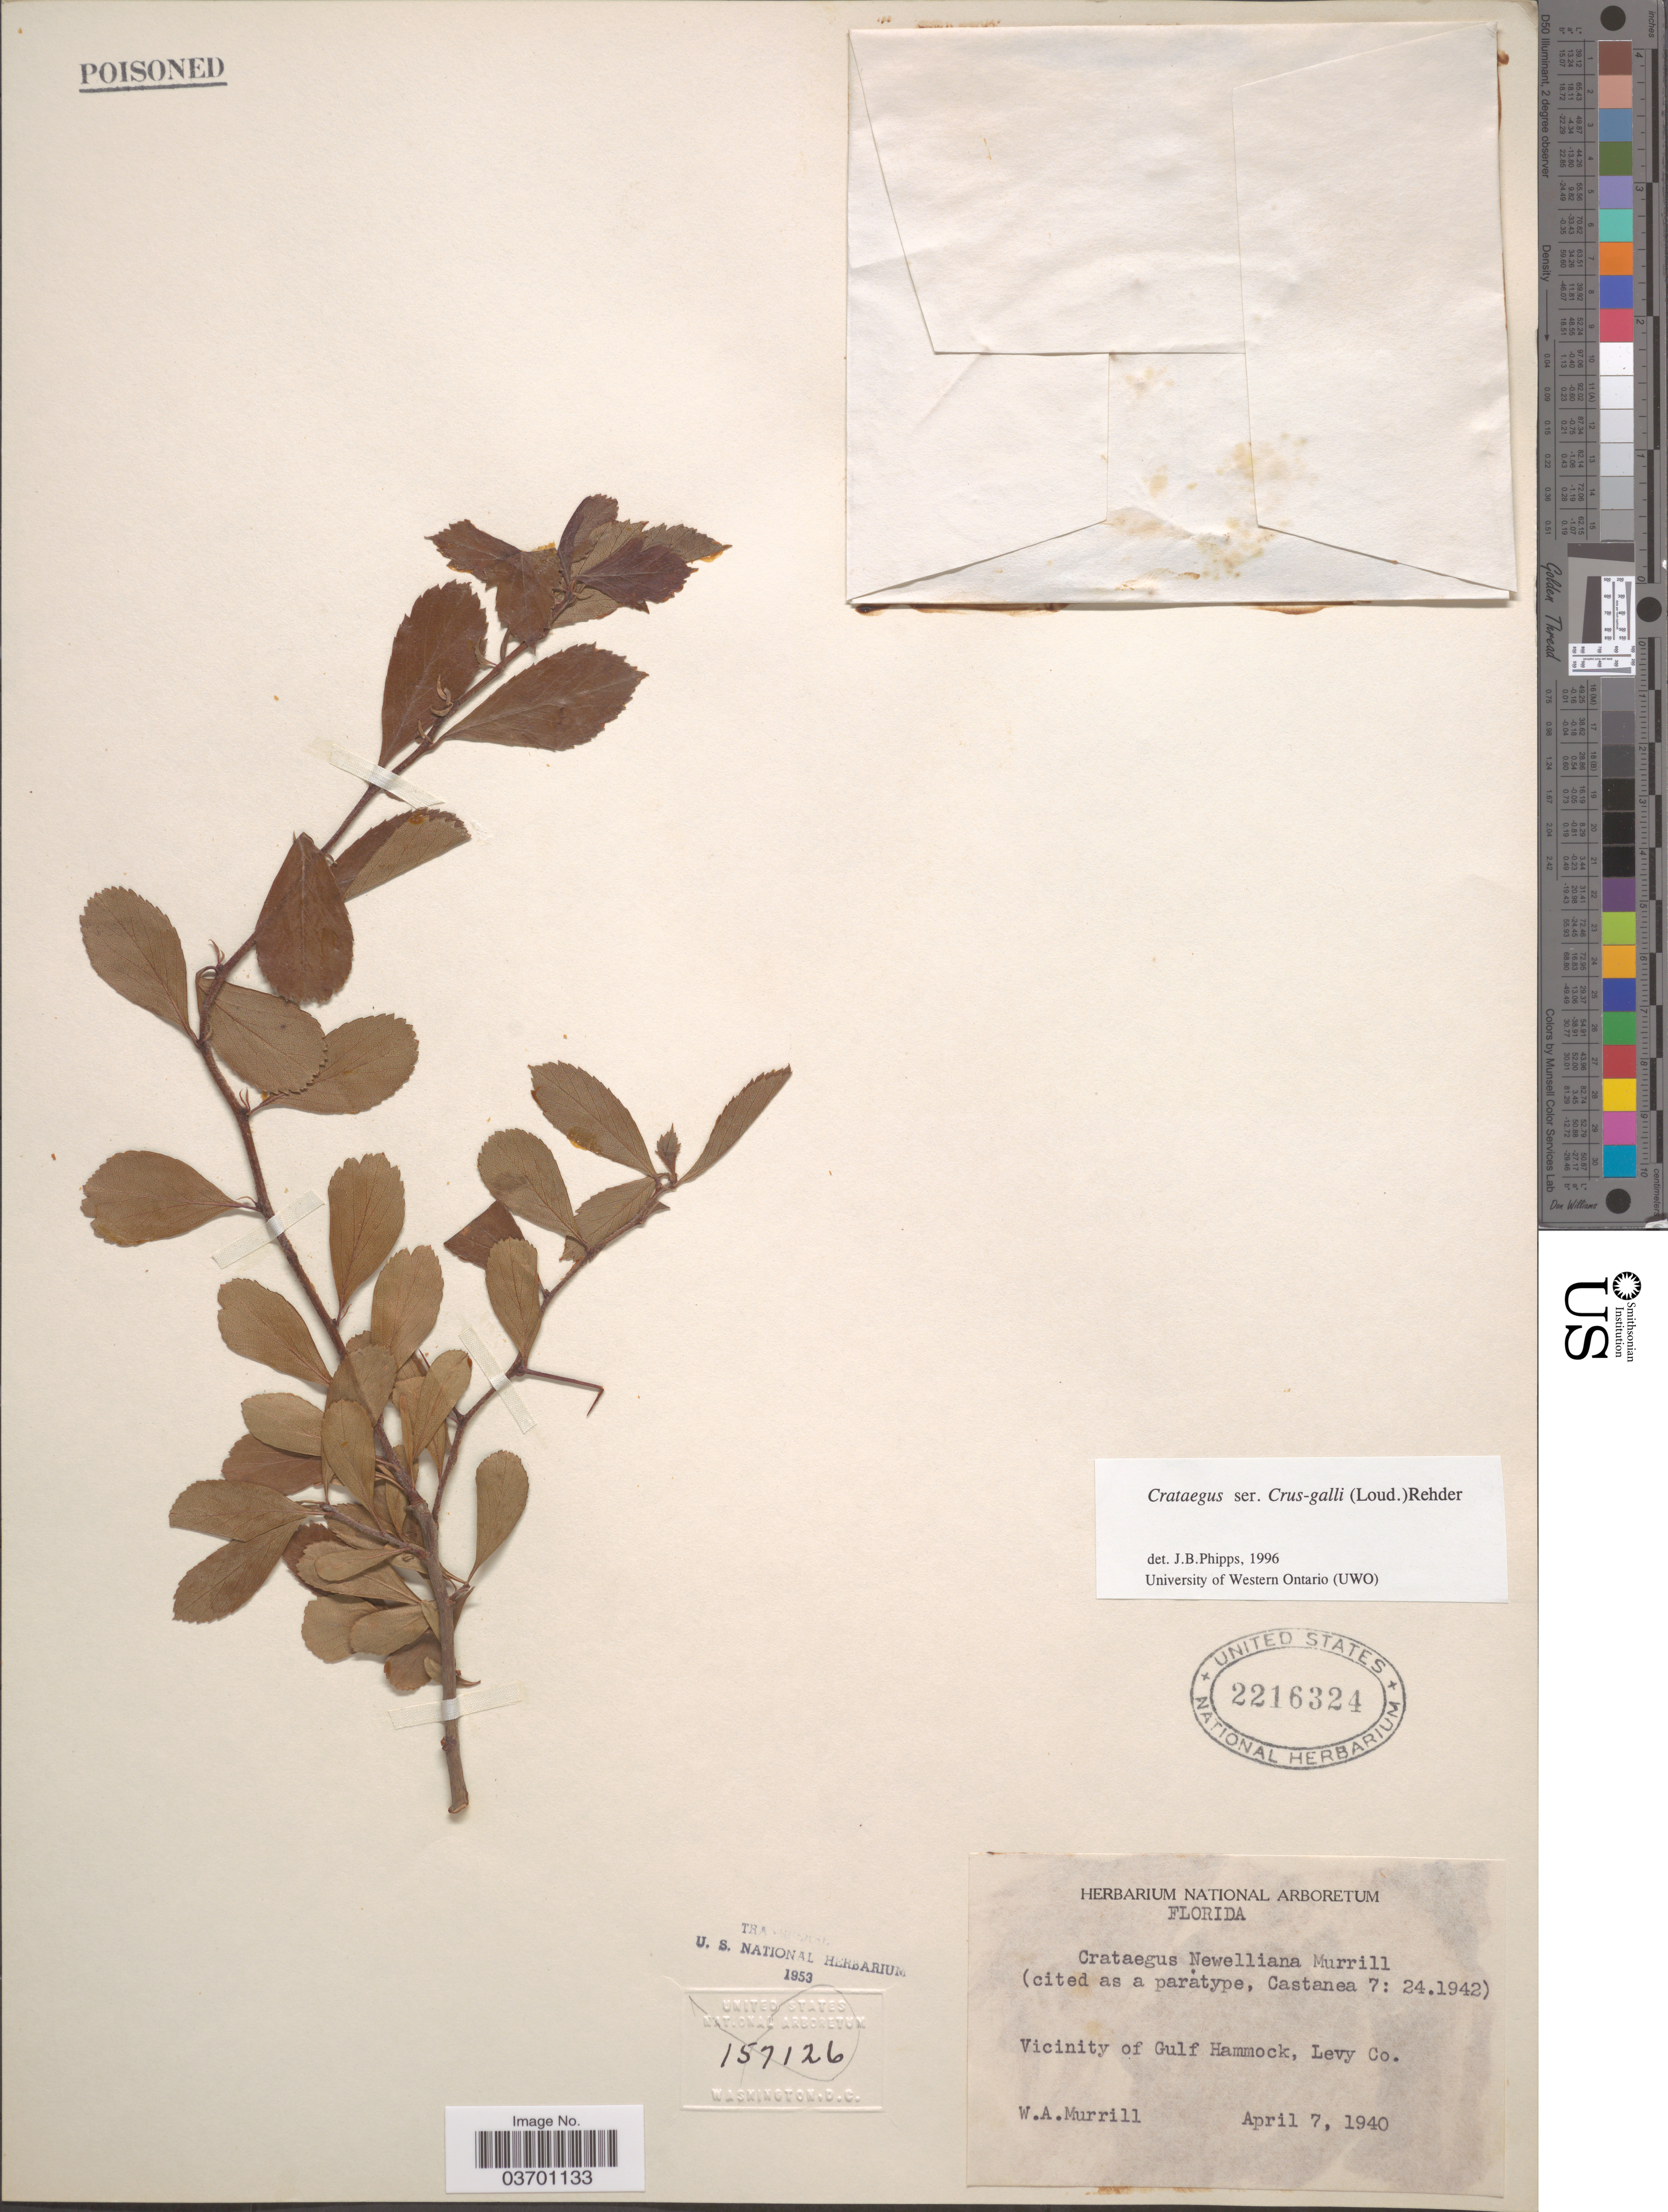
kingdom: Plantae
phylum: Tracheophyta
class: Magnoliopsida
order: Rosales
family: Rosaceae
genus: Crataegus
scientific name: Crataegus newelliana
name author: Murrill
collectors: W. A. Murrill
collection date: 1940-04-07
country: United States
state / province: Florida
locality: Vicinity of Gulf Hammock, Levy Co.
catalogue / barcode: US 2216324